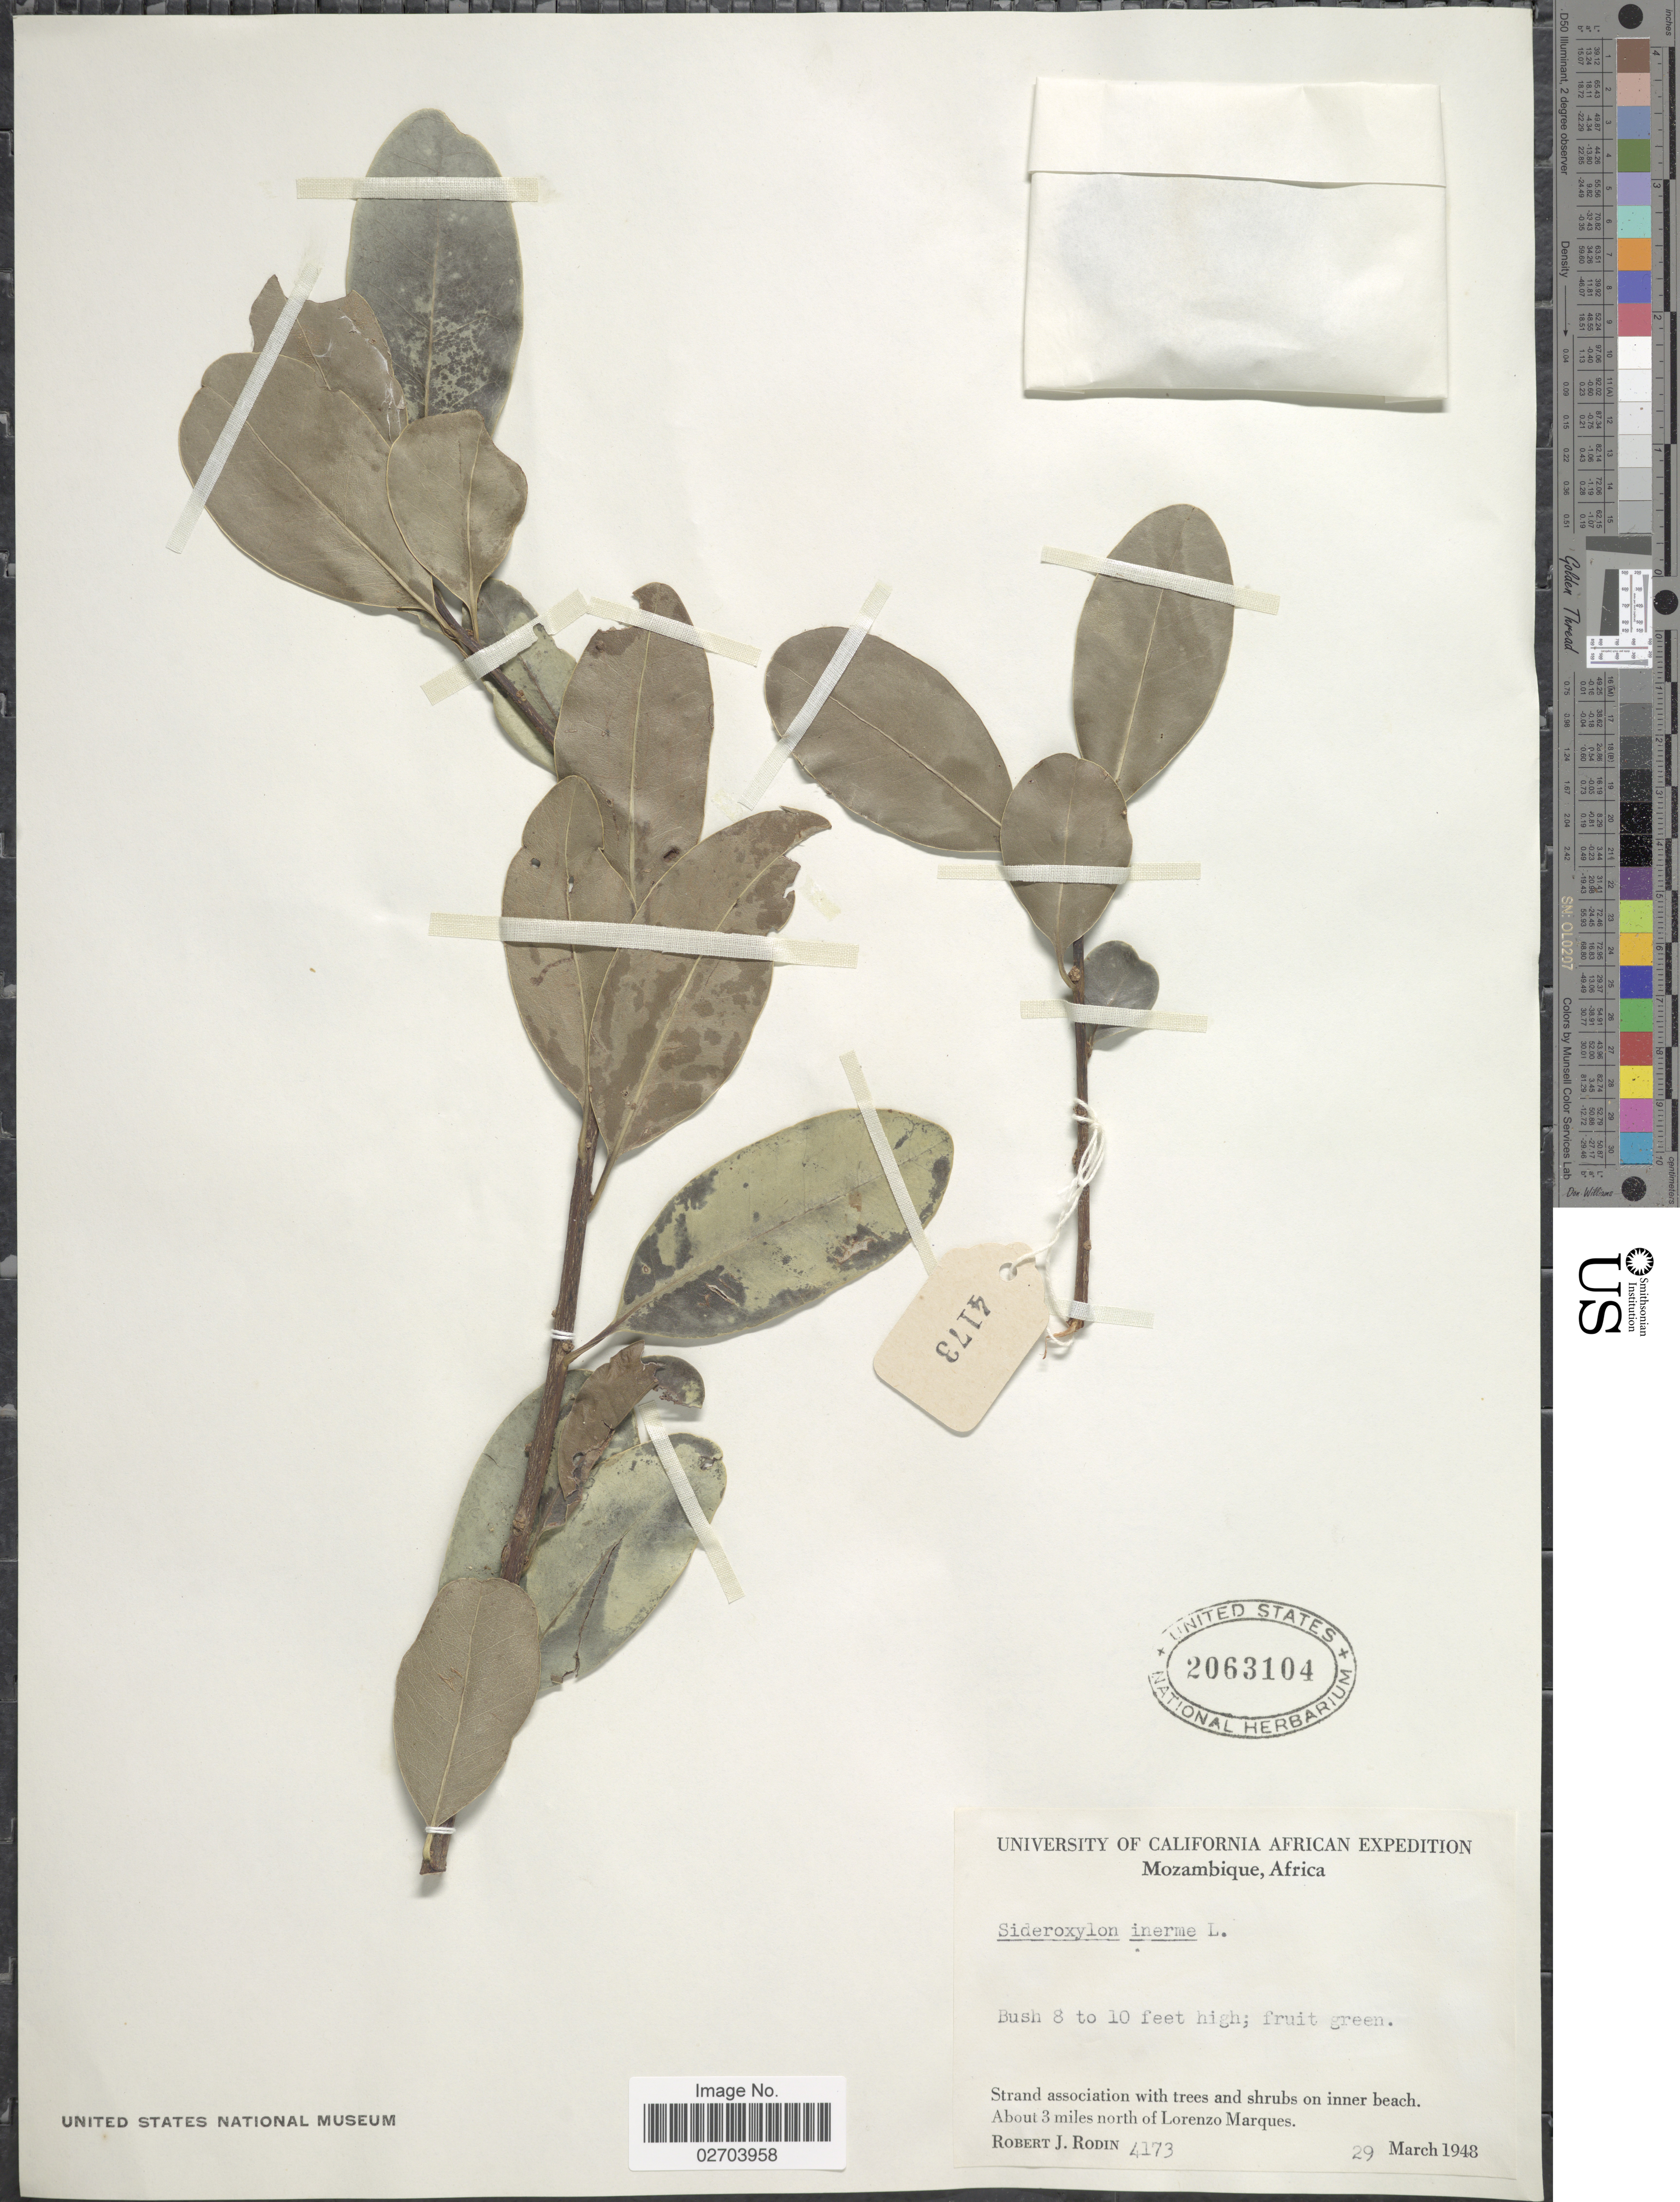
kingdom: Plantae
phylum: Tracheophyta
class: Magnoliopsida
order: Ericales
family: Sapotaceae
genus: Sideroxylon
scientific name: Sideroxylon inerme subsp. inerme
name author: L.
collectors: R. J. Rodin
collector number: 4173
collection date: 1948-03-29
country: Mozambique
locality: About 3 miles north of Lorenzo Marques.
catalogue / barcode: US 2063104